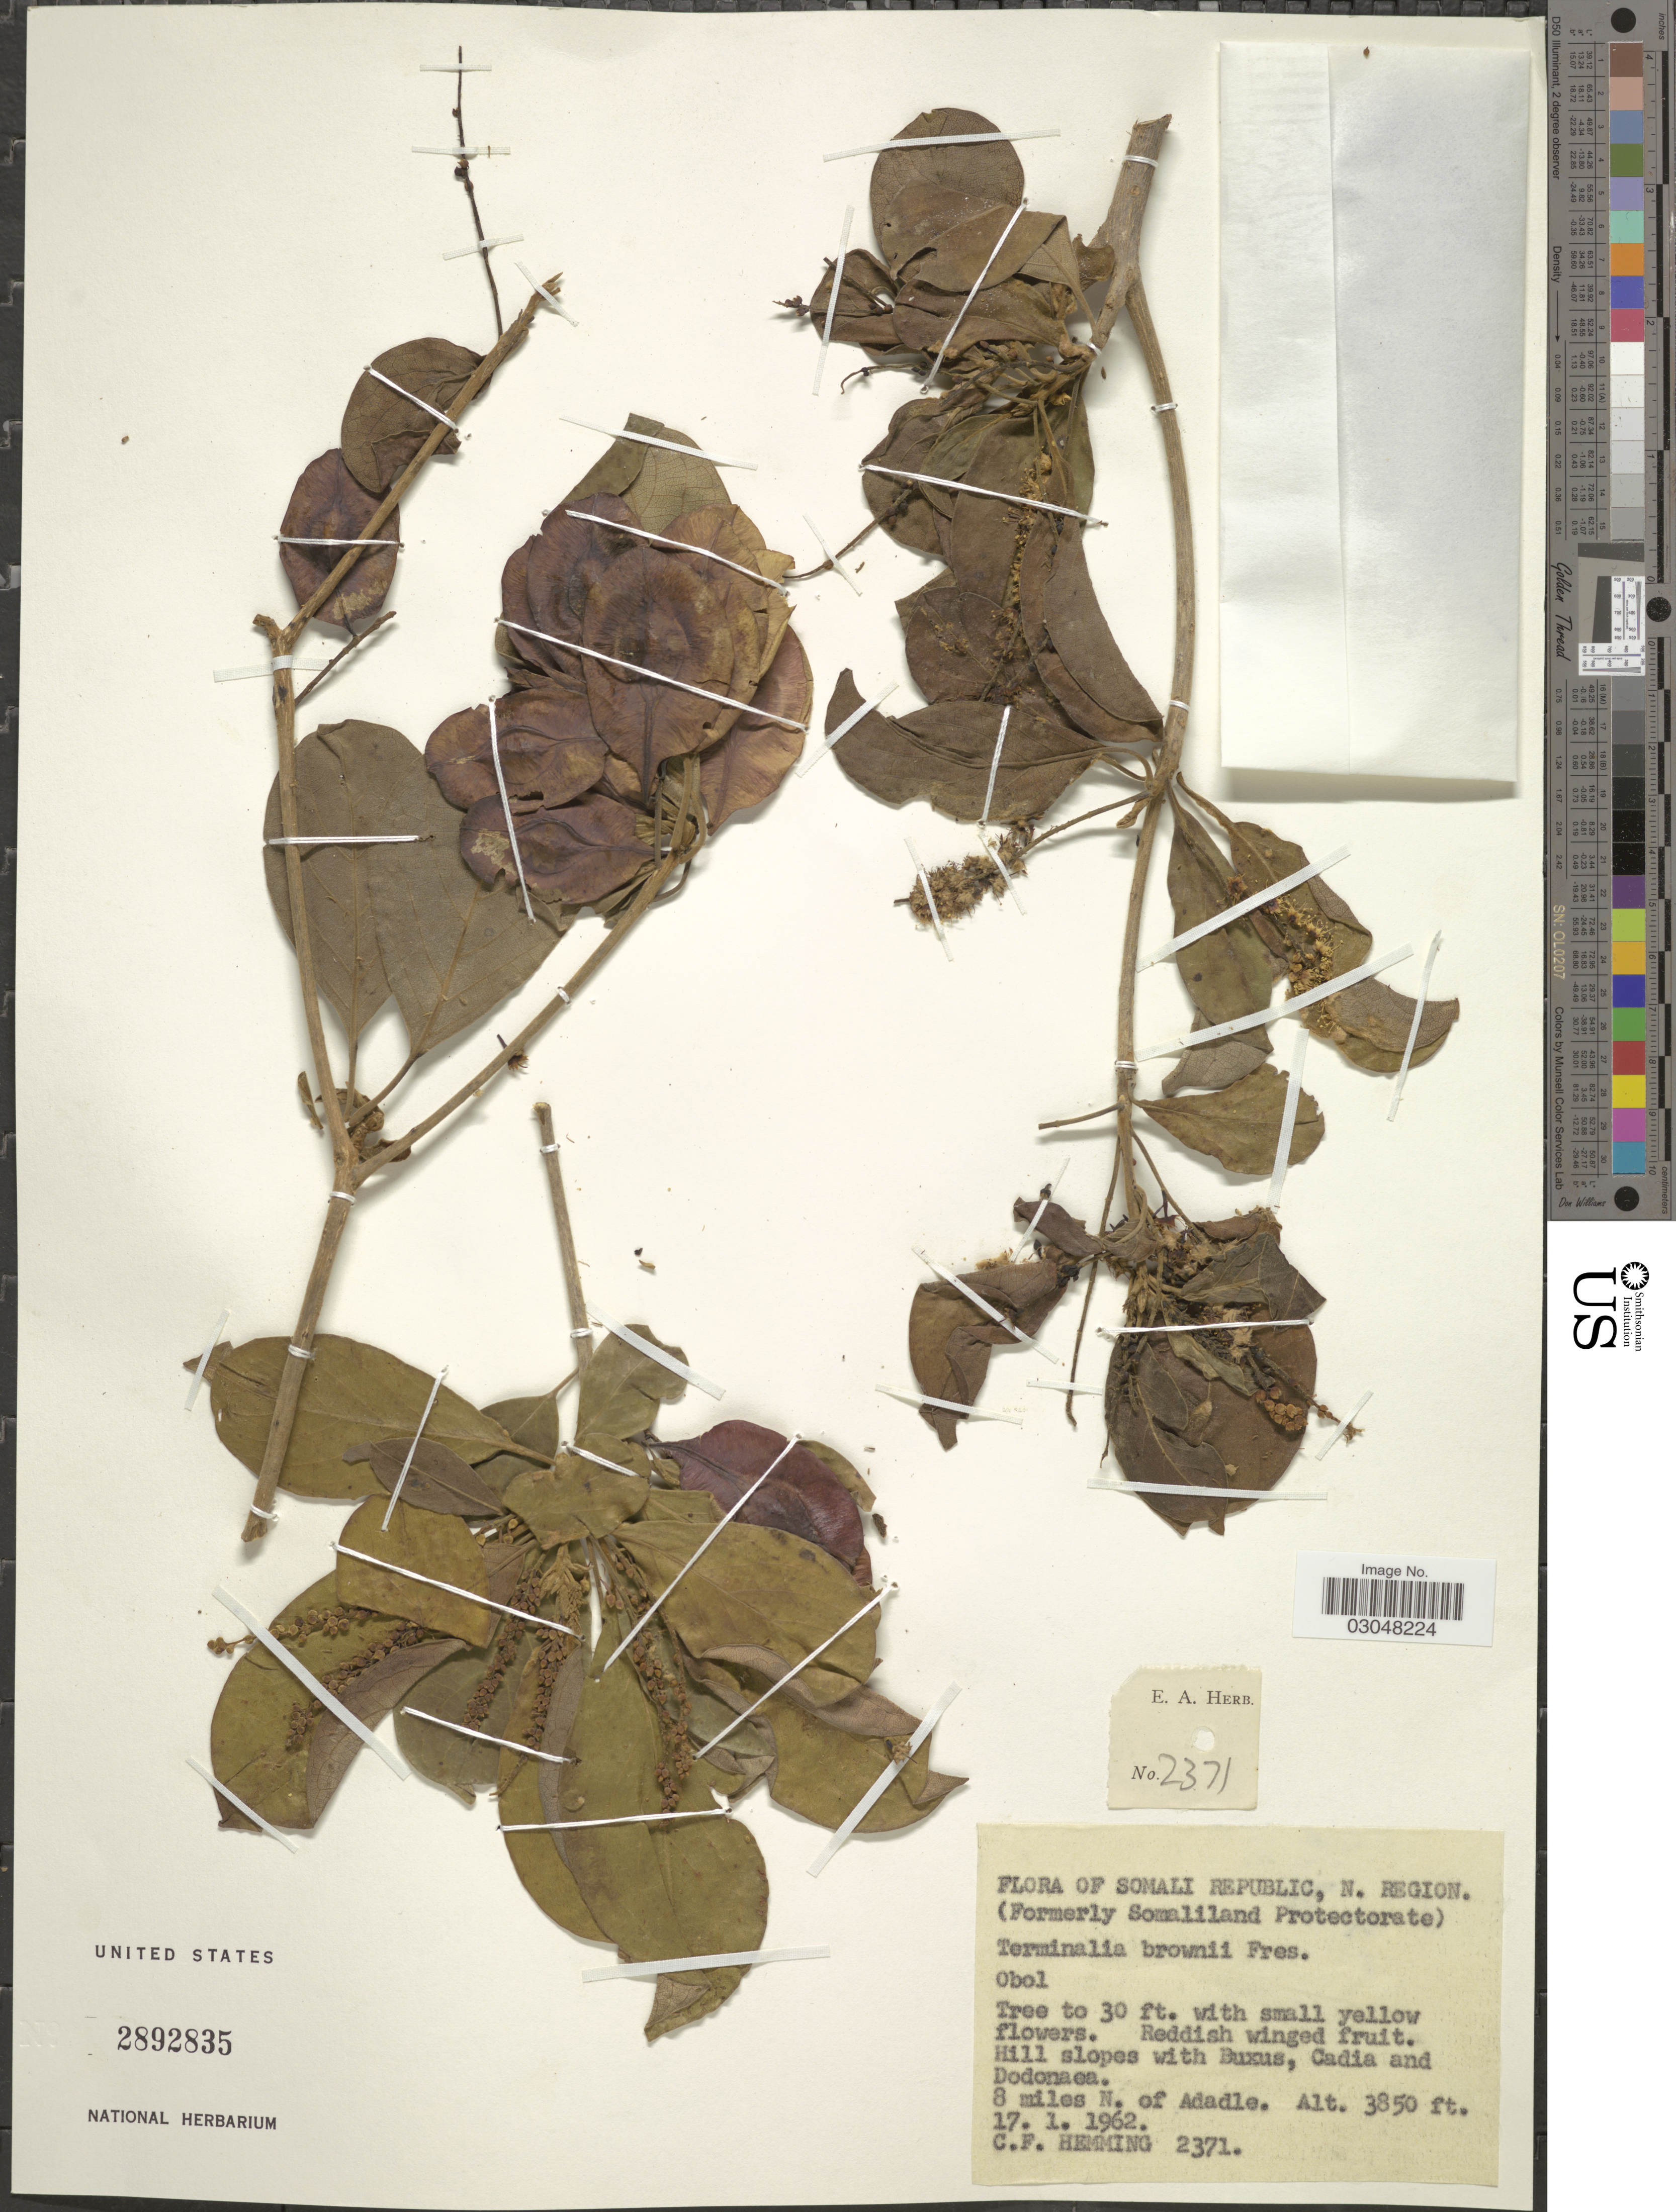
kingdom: Plantae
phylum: Tracheophyta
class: Magnoliopsida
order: Myrtales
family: Combretaceae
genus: Terminalia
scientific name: Terminalia brownii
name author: Fresen.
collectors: C. Hemming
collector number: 2371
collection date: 1962-01-17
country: Ethiopia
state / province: Somali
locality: Somali Republic, N. Region. (Formerly Somaliland Protectorate). 8 miles N. of Adadle.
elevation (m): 1173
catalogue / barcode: US 2892835